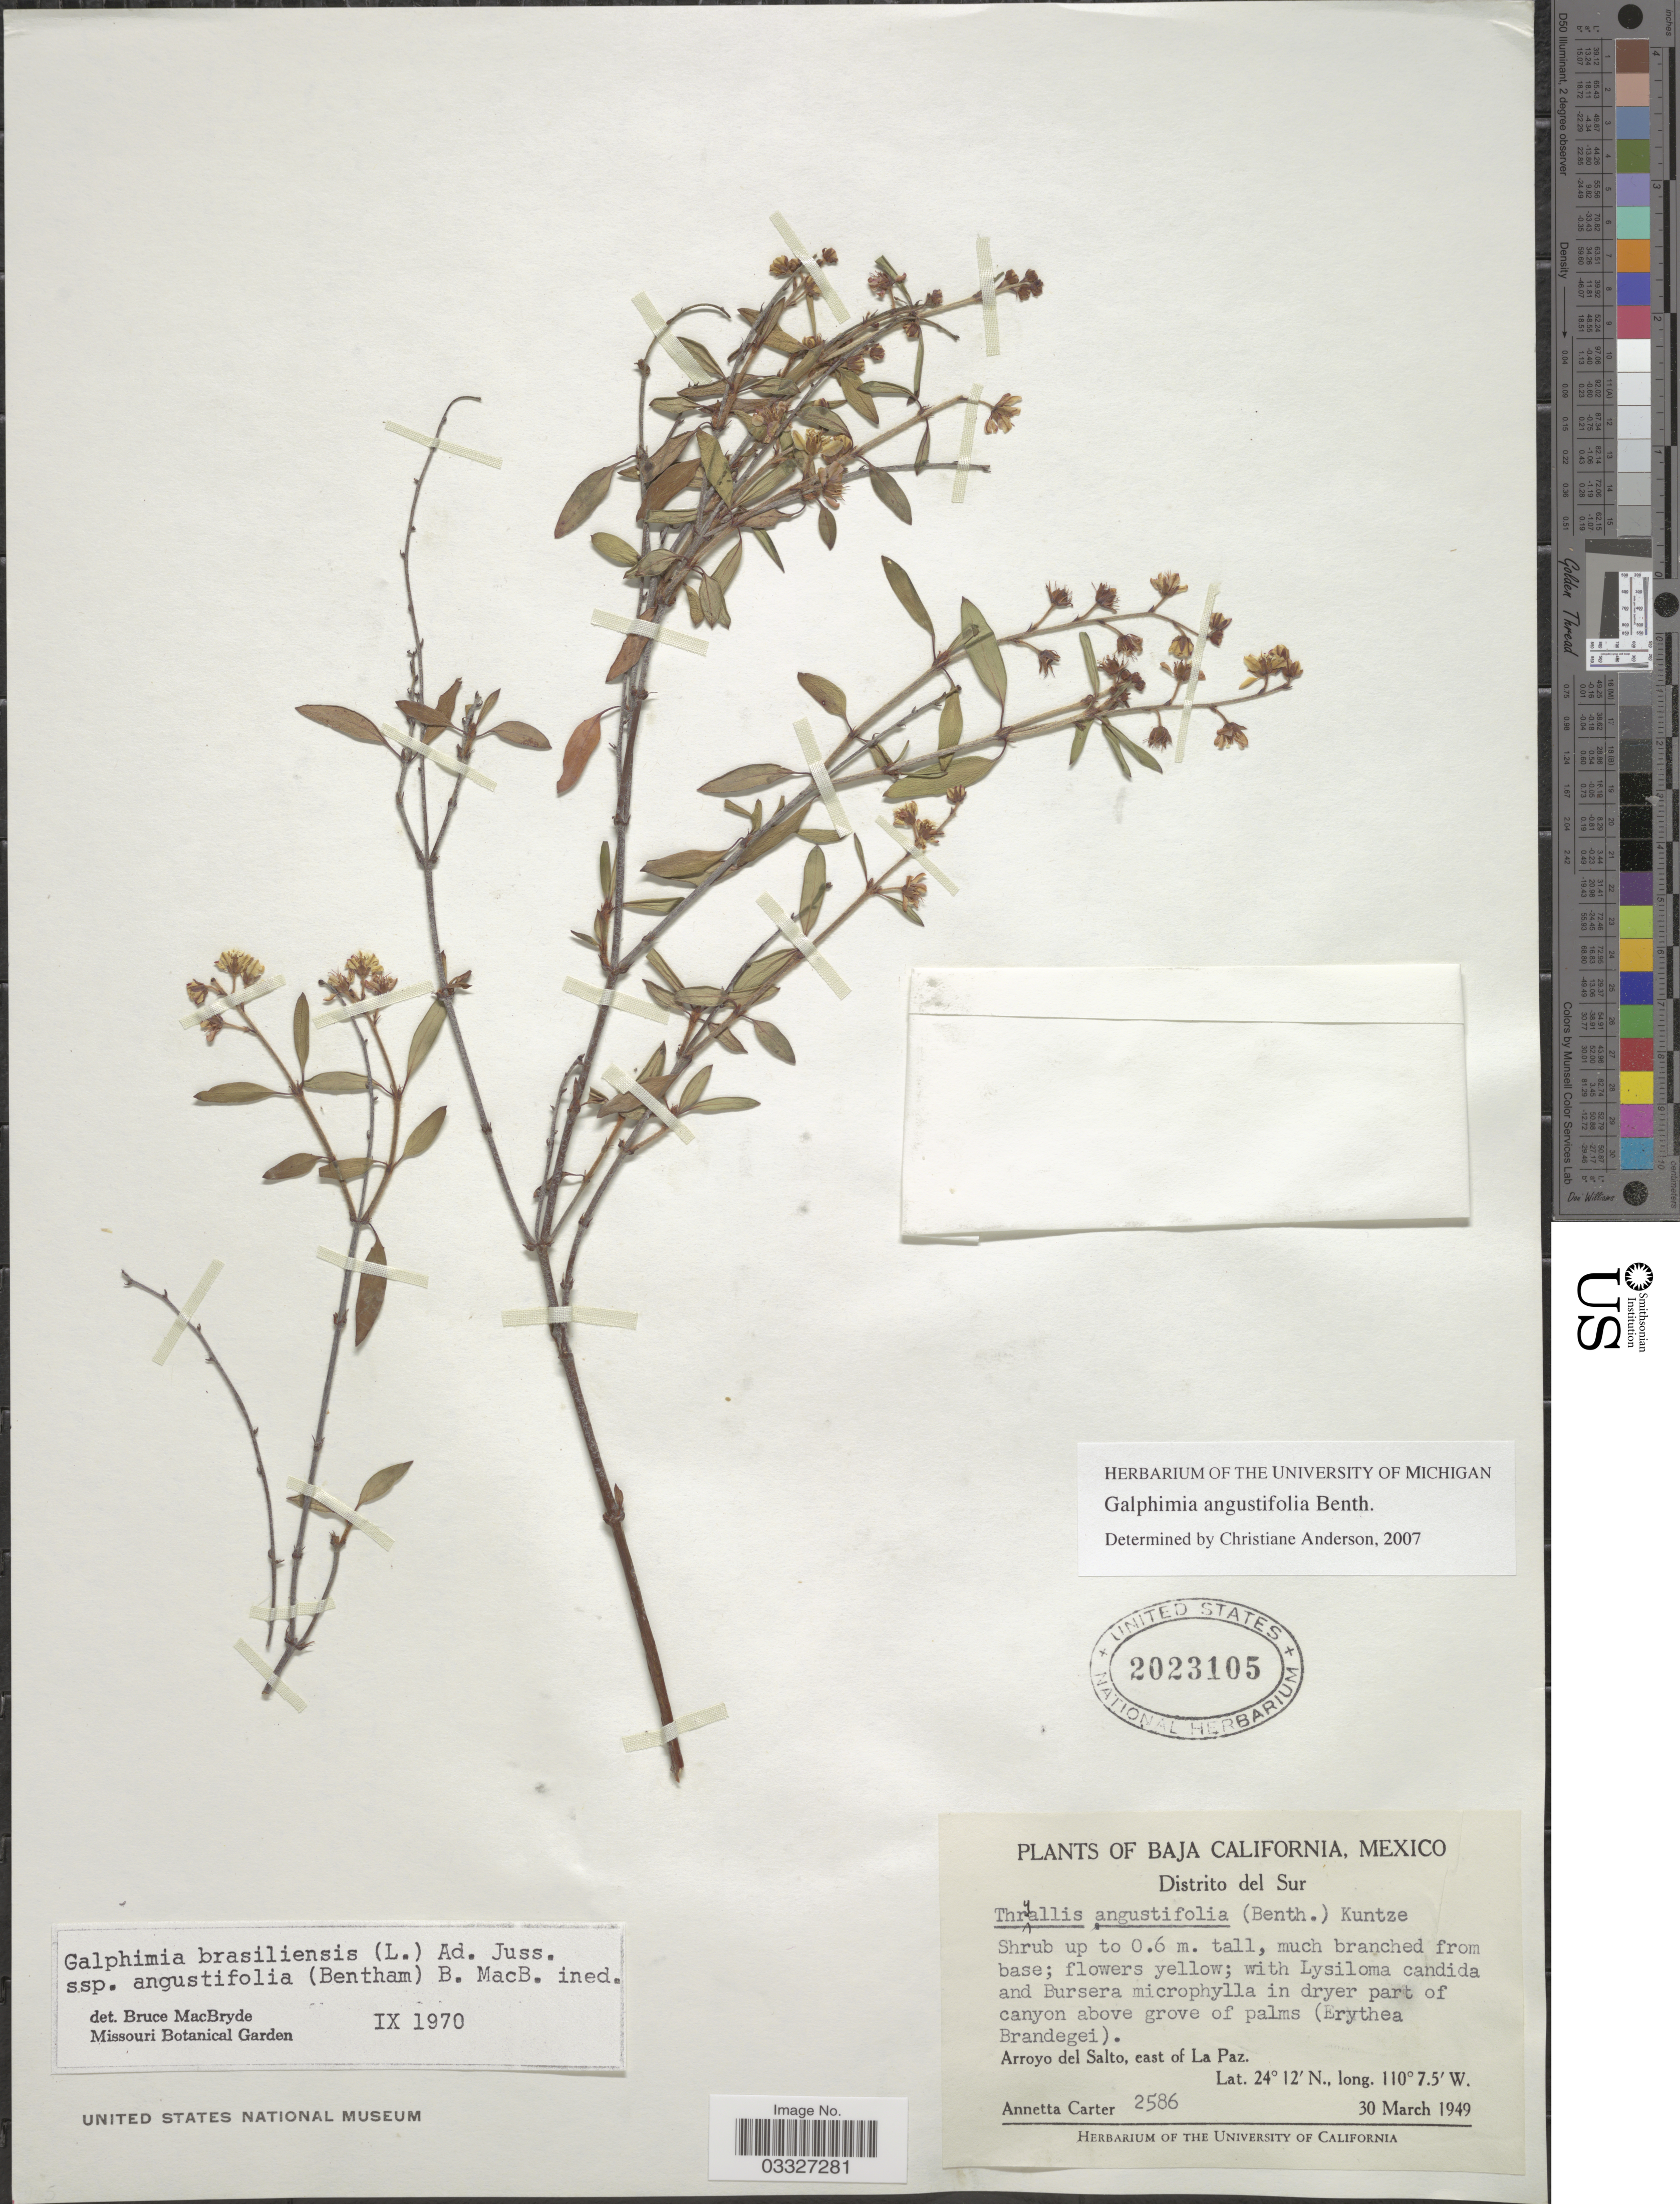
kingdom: Plantae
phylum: Tracheophyta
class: Magnoliopsida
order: Malpighiales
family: Malpighiaceae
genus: Galphimia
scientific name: Galphimia angustifolia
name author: Benth.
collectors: A. Carter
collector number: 2586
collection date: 1949-03-30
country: Mexico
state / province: Baja California Sur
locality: Distrito del Sur. Arroyo del Salto, east of La Paz.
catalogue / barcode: US 2023105